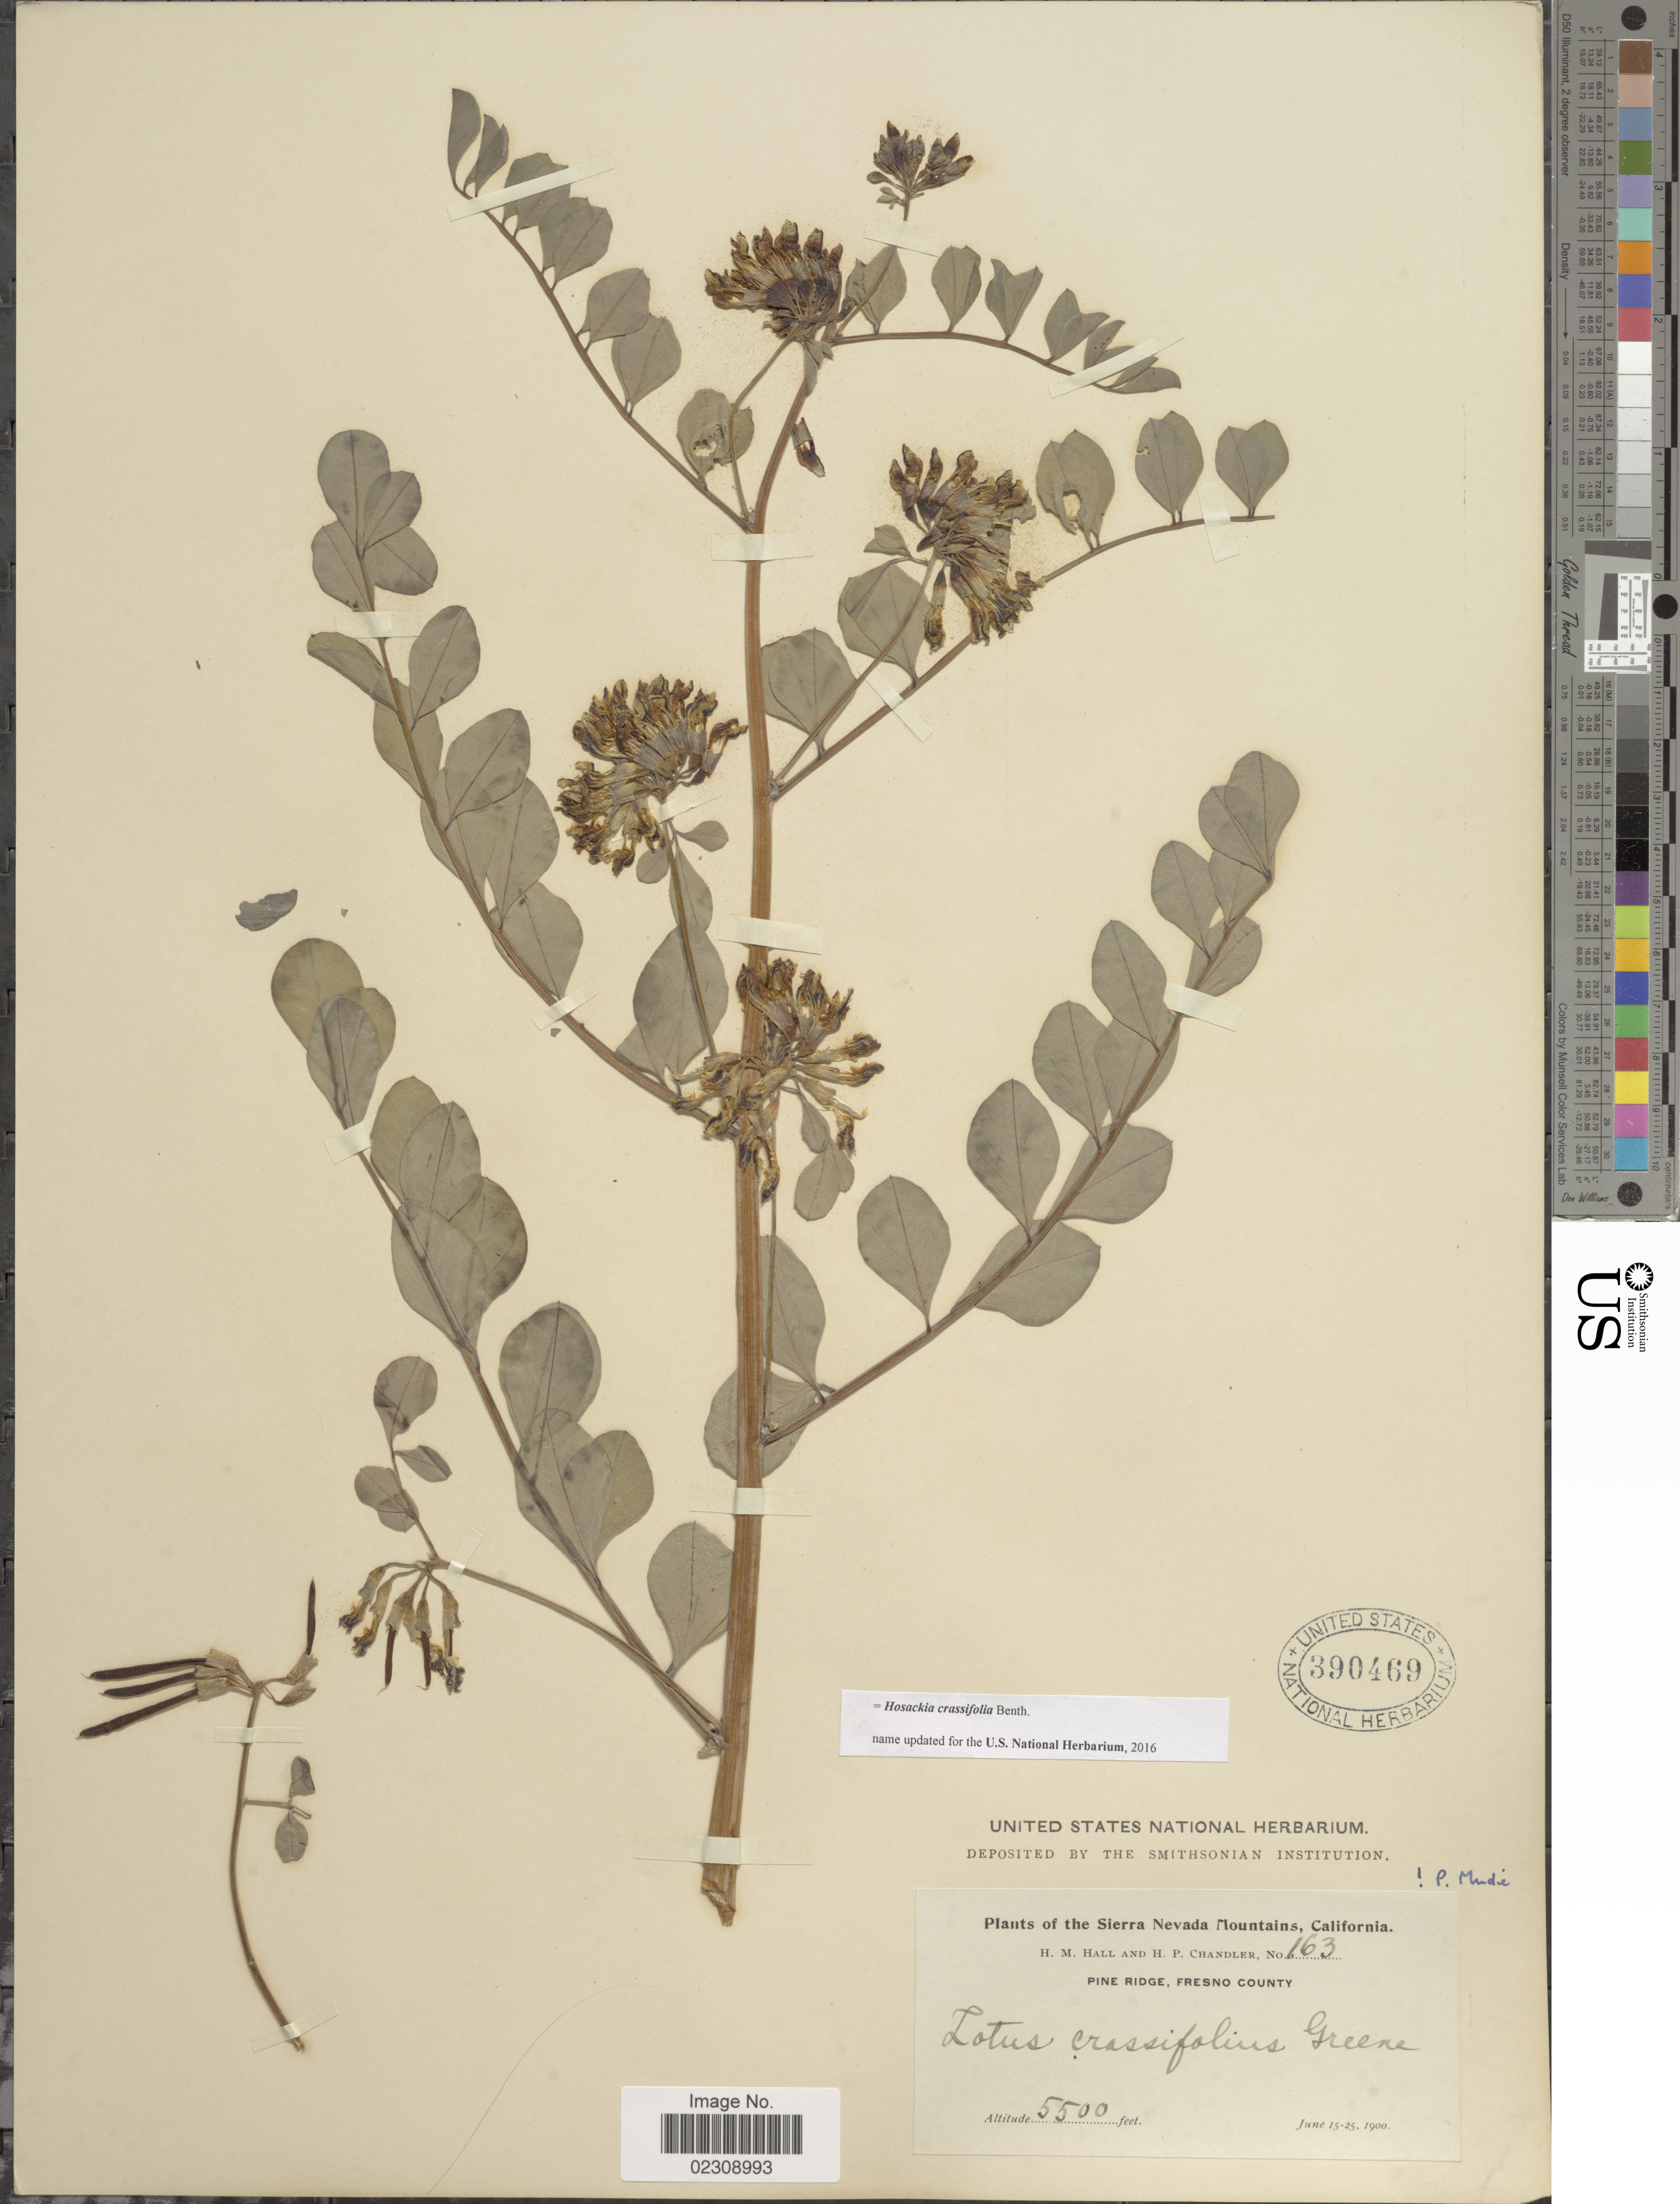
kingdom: Plantae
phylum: Tracheophyta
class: Magnoliopsida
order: Fabales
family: Fabaceae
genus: Hosackia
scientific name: Hosackia crassifolia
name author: Benth.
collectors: H. M. Hall & H. Chandler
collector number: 163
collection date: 1900-06-15/1900-06-25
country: United States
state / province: California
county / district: Fresno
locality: Sierra Nevada Mountains. Pine Ridge, Fresno County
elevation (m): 1676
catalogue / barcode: US 390469